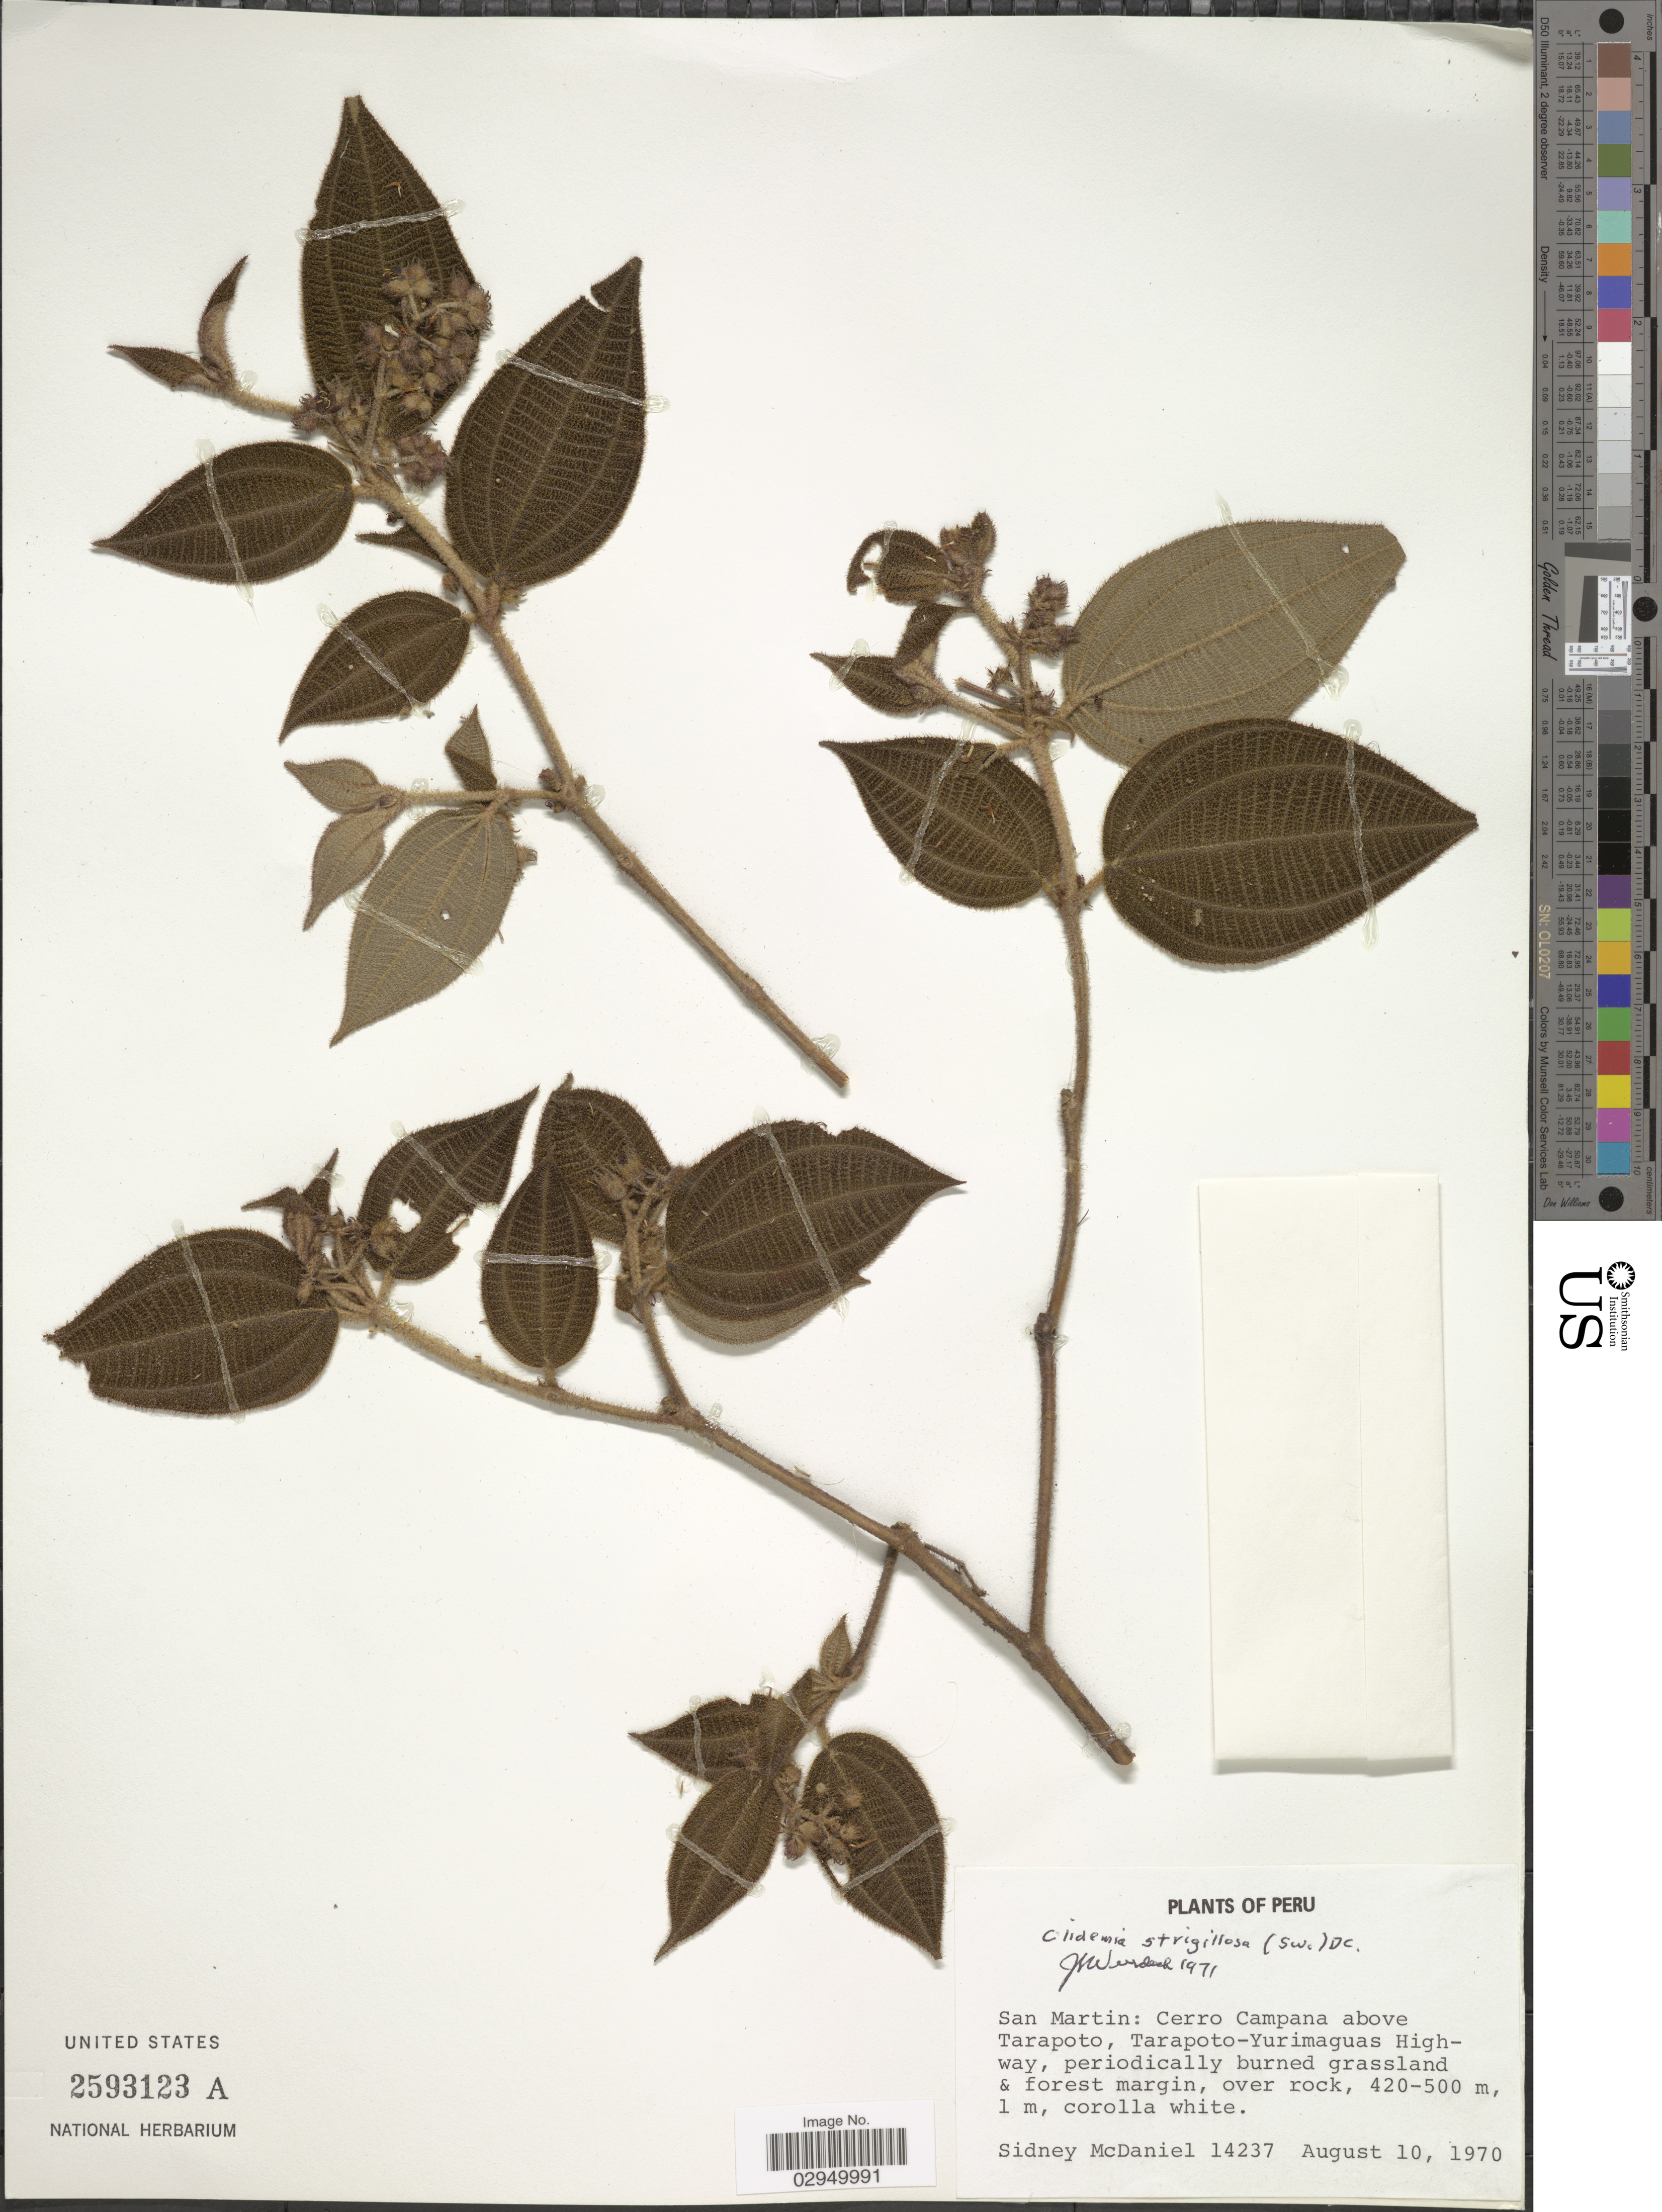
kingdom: Plantae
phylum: Tracheophyta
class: Magnoliopsida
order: Myrtales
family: Melastomataceae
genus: Clidemia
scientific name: Clidemia strigillosa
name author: (Sw.) DC.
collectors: S. McDaniel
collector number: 14237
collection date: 1970-08-10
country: Peru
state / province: San Martín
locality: Cerro Campana above Tarapoto, Tarapoto-Yurimaguas Highway.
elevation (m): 420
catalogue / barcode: US 2593123A